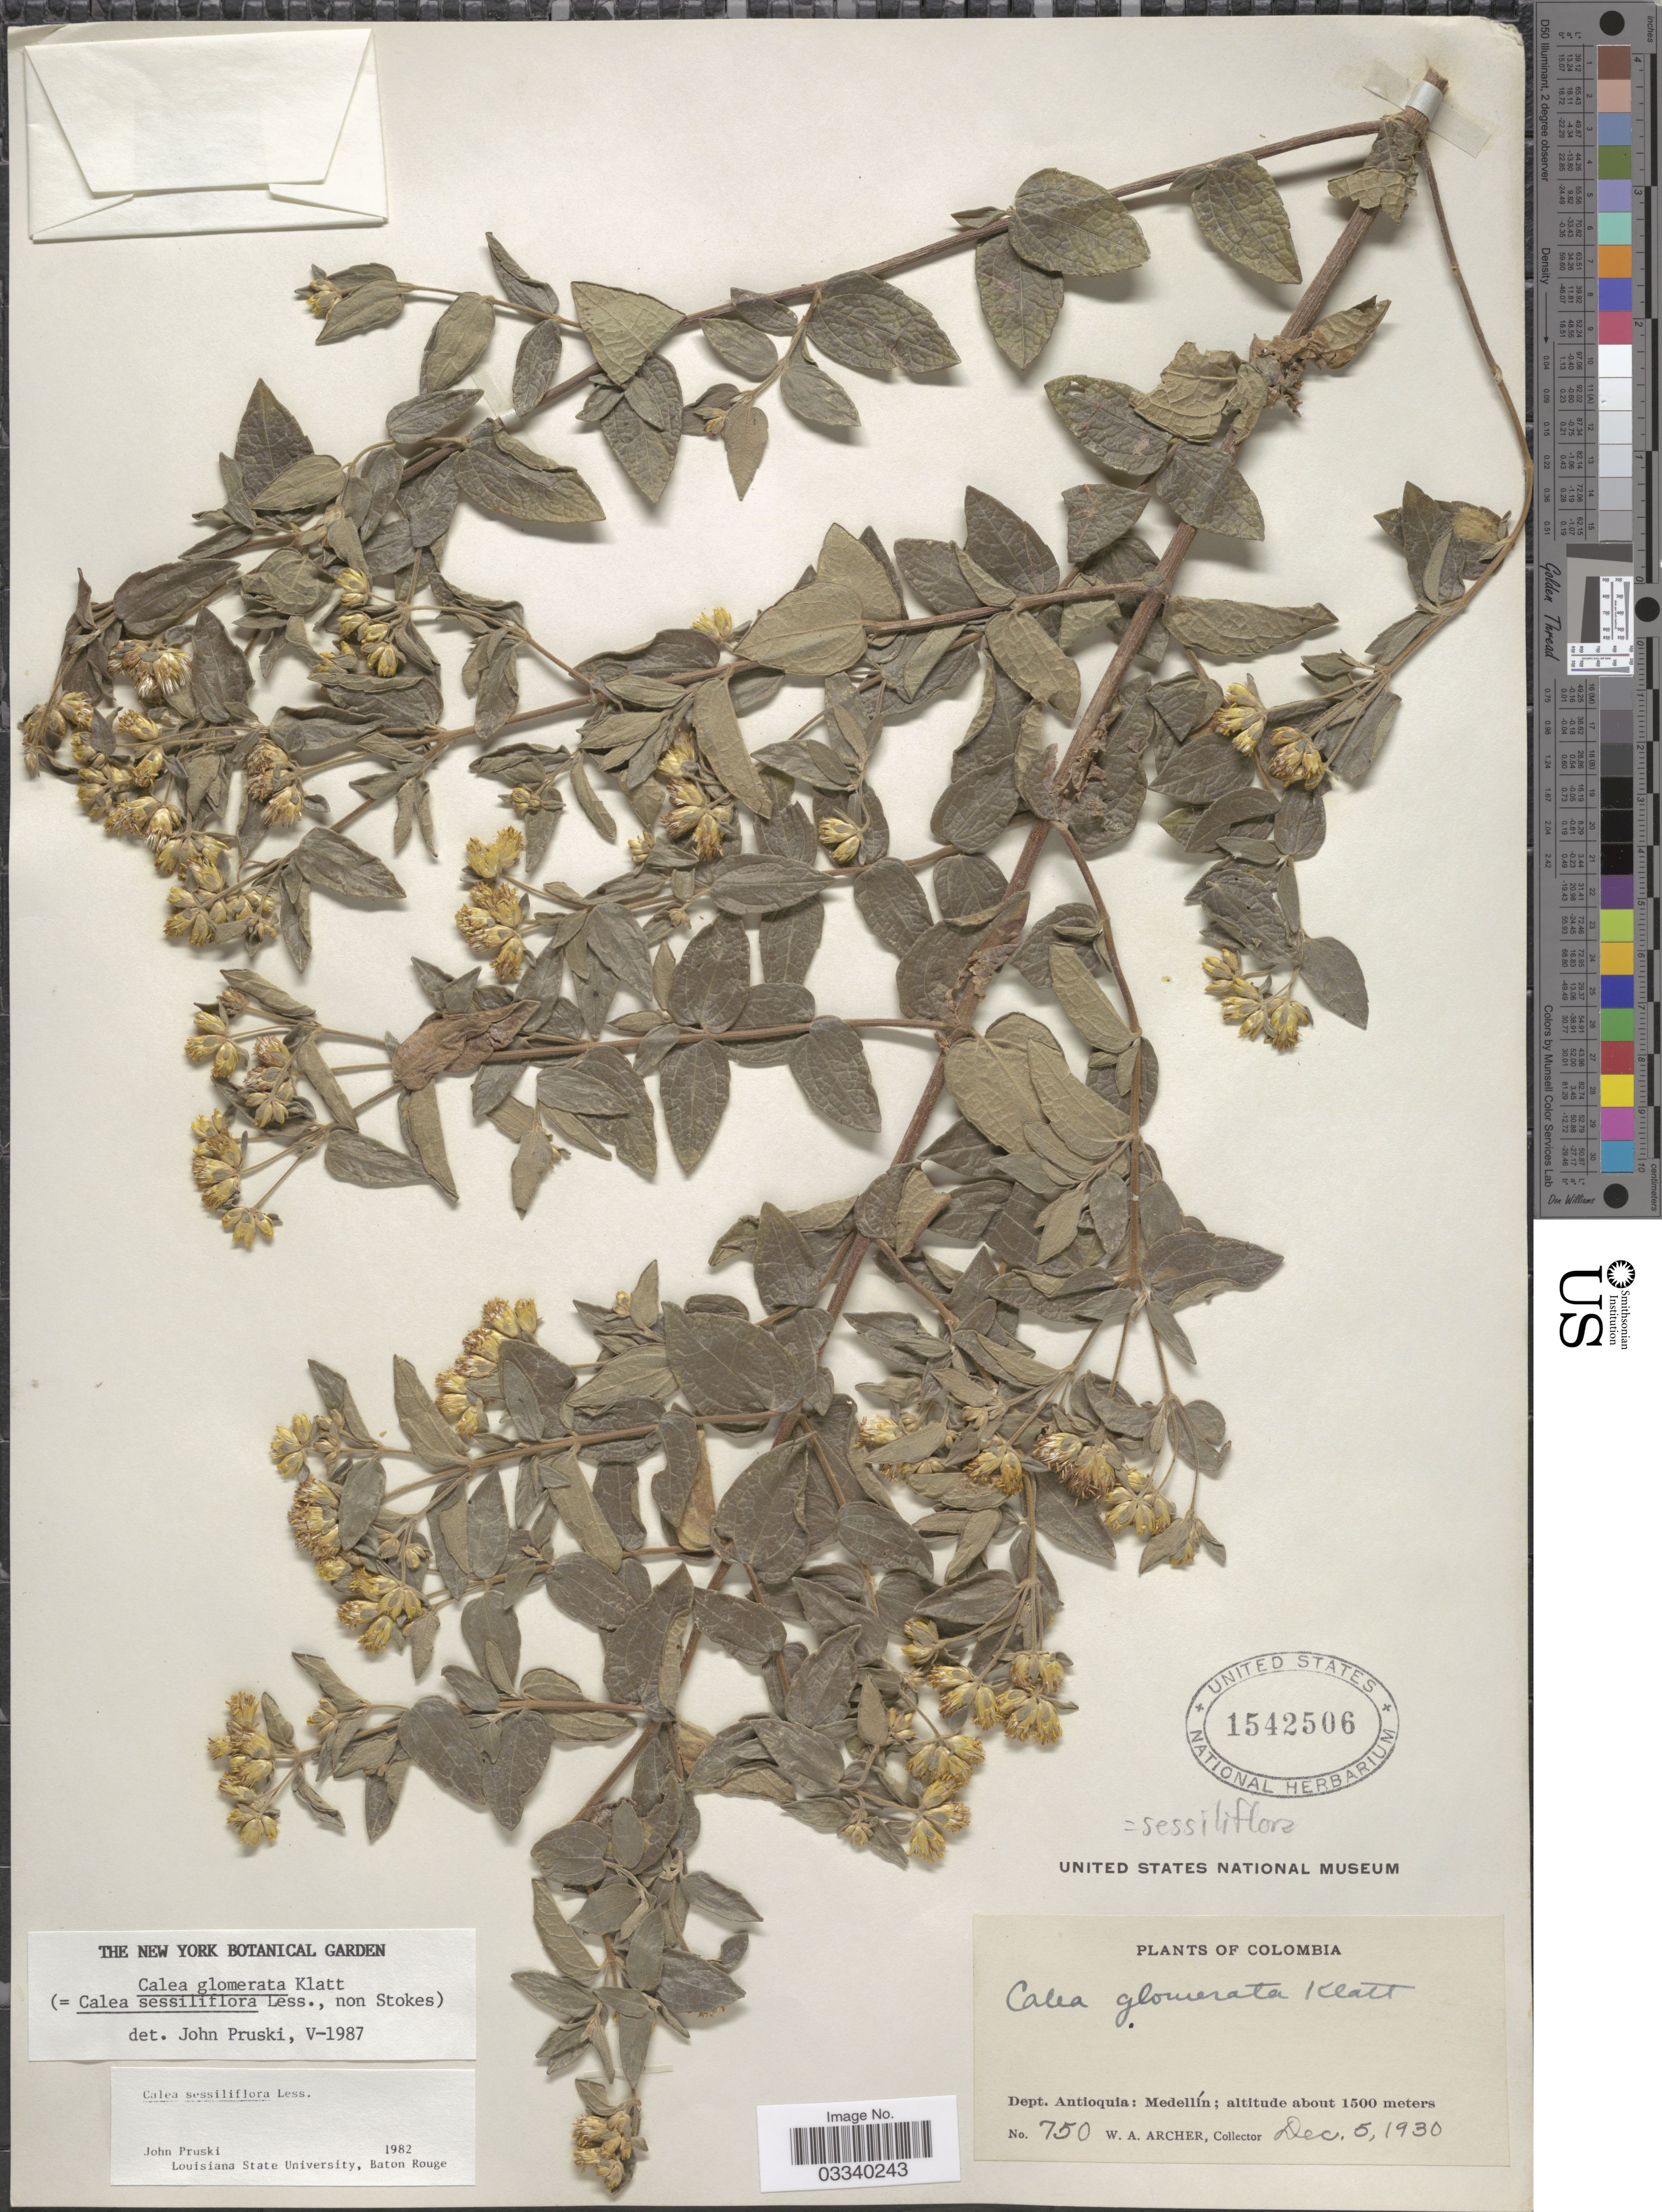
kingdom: Plantae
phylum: Tracheophyta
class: Magnoliopsida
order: Asterales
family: Asteraceae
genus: Calea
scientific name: Calea sessiliflora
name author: Less.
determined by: Pruski, J. F.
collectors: W. Archer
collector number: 750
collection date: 1930-12-05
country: Colombia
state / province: Antioquia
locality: Dept. Antioquia: Medellín.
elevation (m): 1500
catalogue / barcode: US 1542506